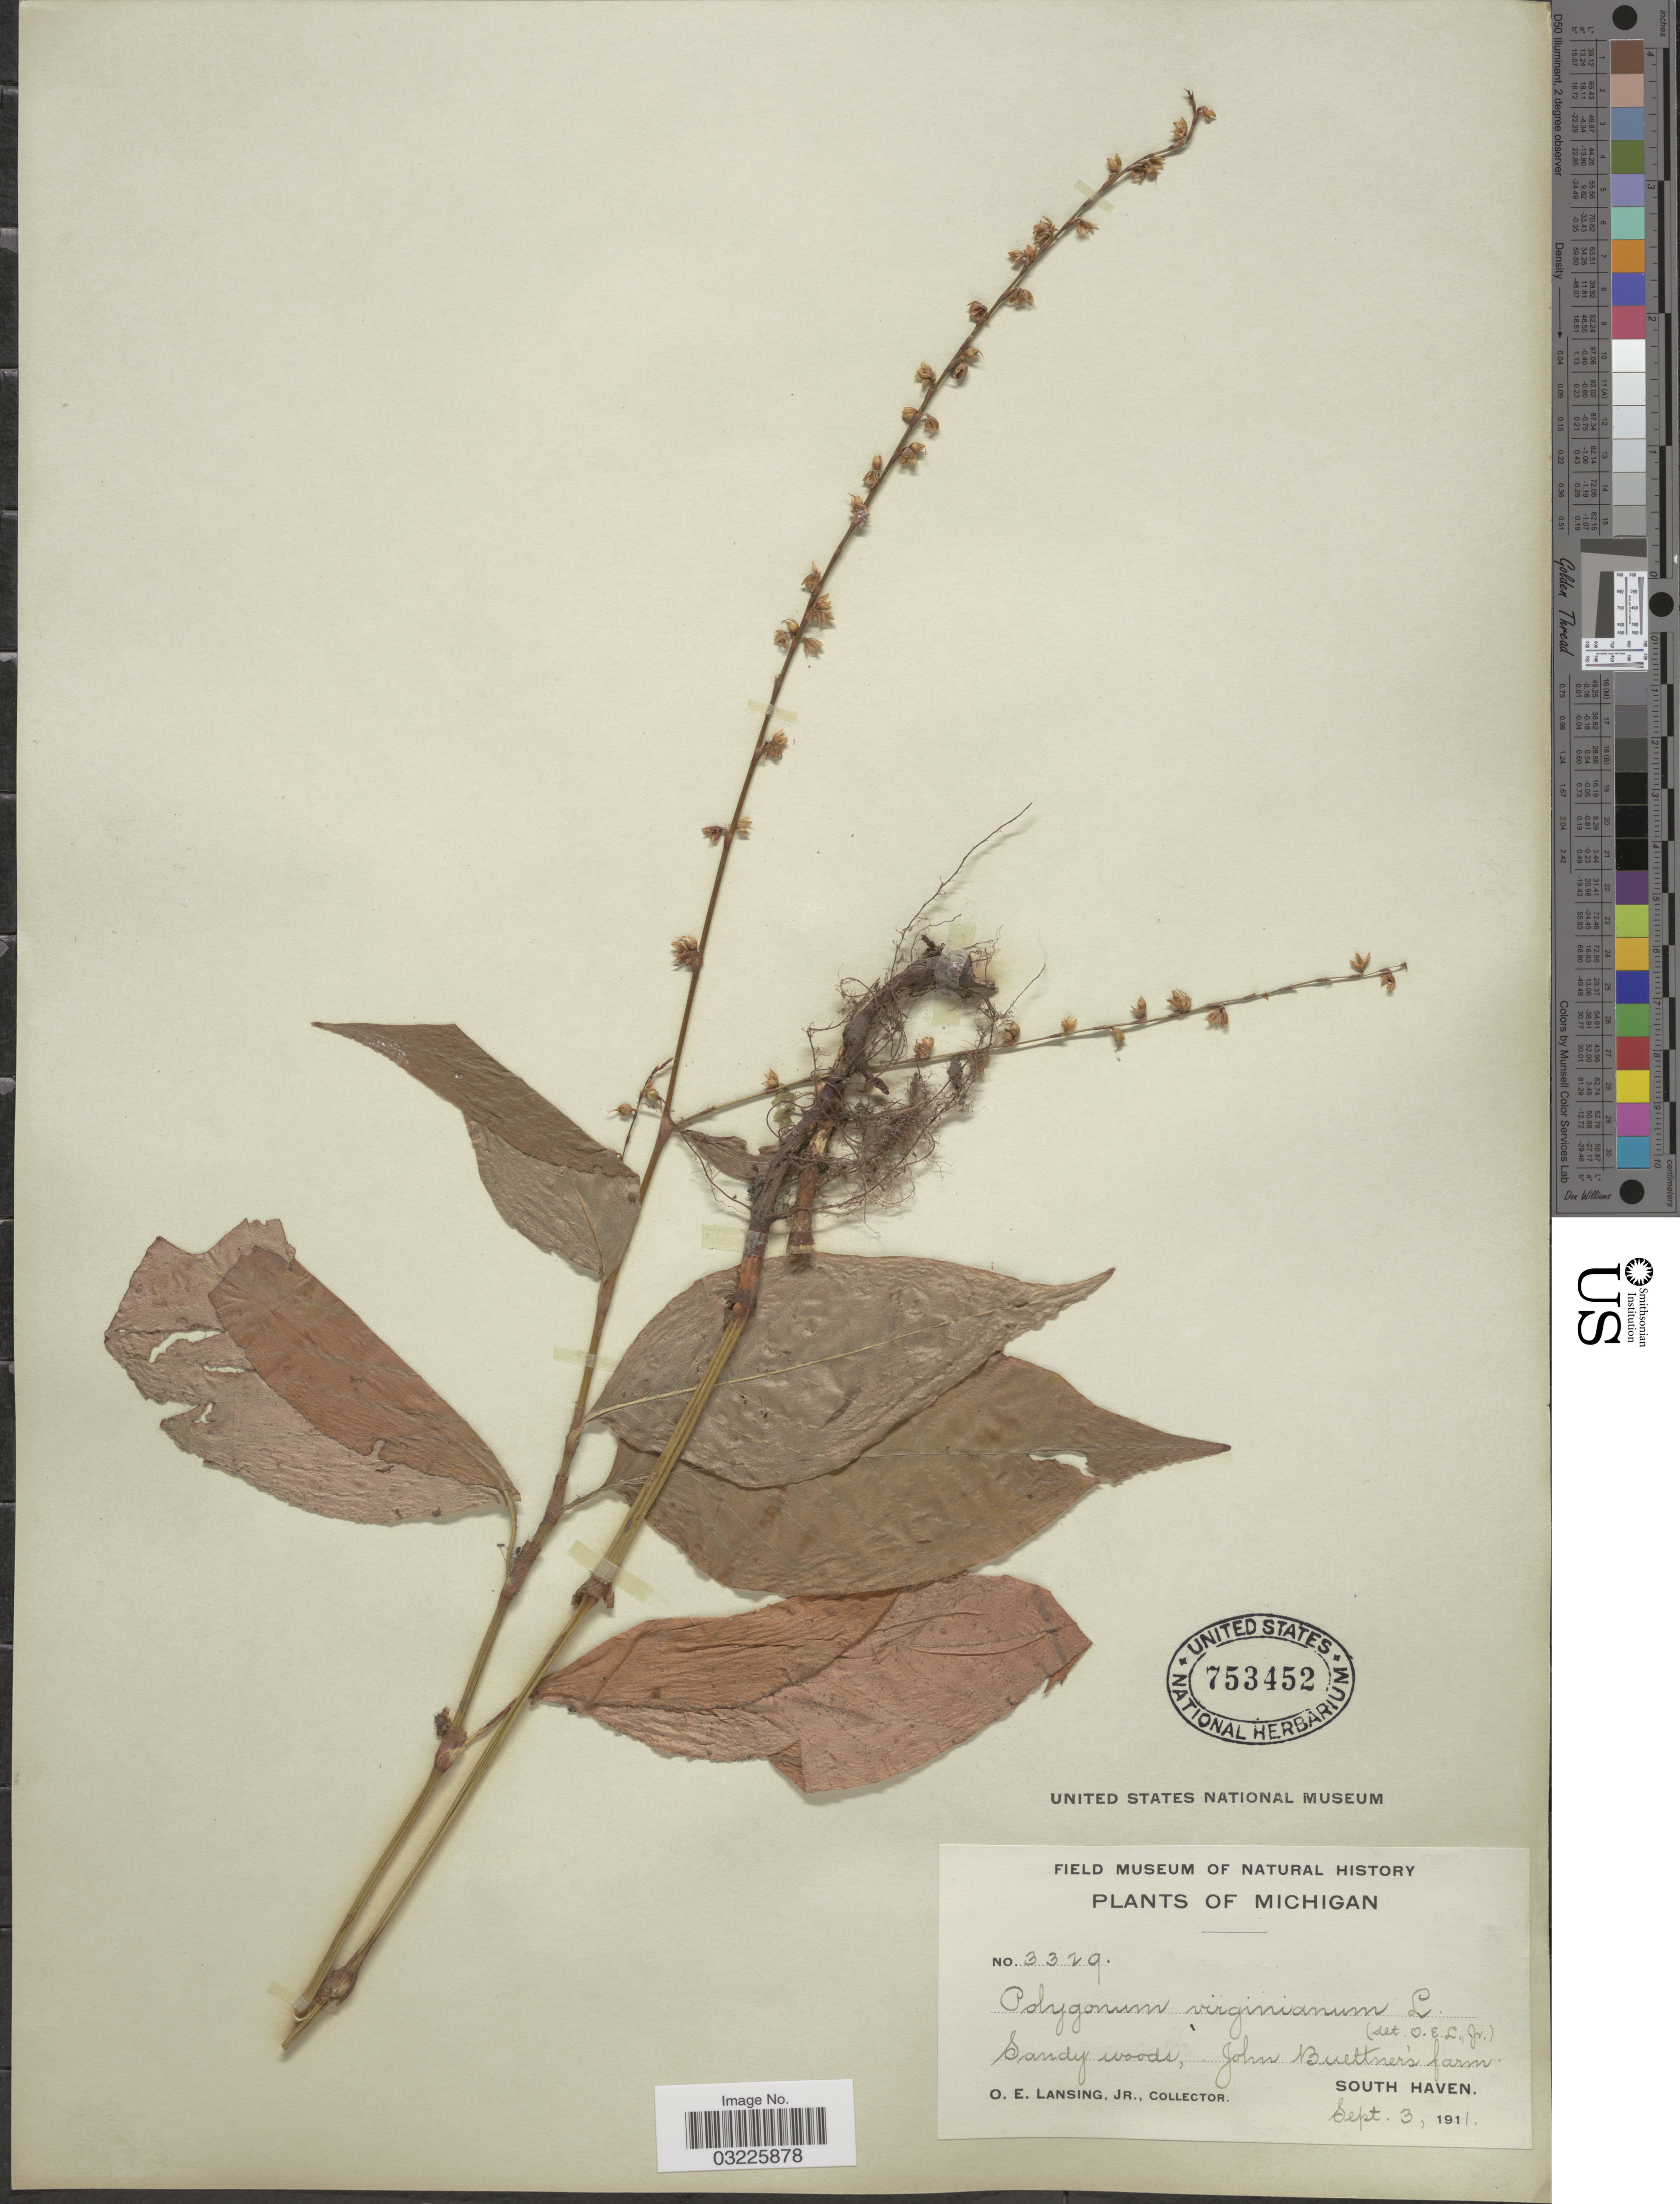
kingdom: Plantae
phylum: Tracheophyta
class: Magnoliopsida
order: Caryophyllales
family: Polygonaceae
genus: Persicaria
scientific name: Persicaria virginiana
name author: (L.) Gaertn.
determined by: Atha, D. E.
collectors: O. Lansing Jr.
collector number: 3329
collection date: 1911-09-03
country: United States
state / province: Michigan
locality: John Buettner's farm. South Haven.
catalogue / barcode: US 753452